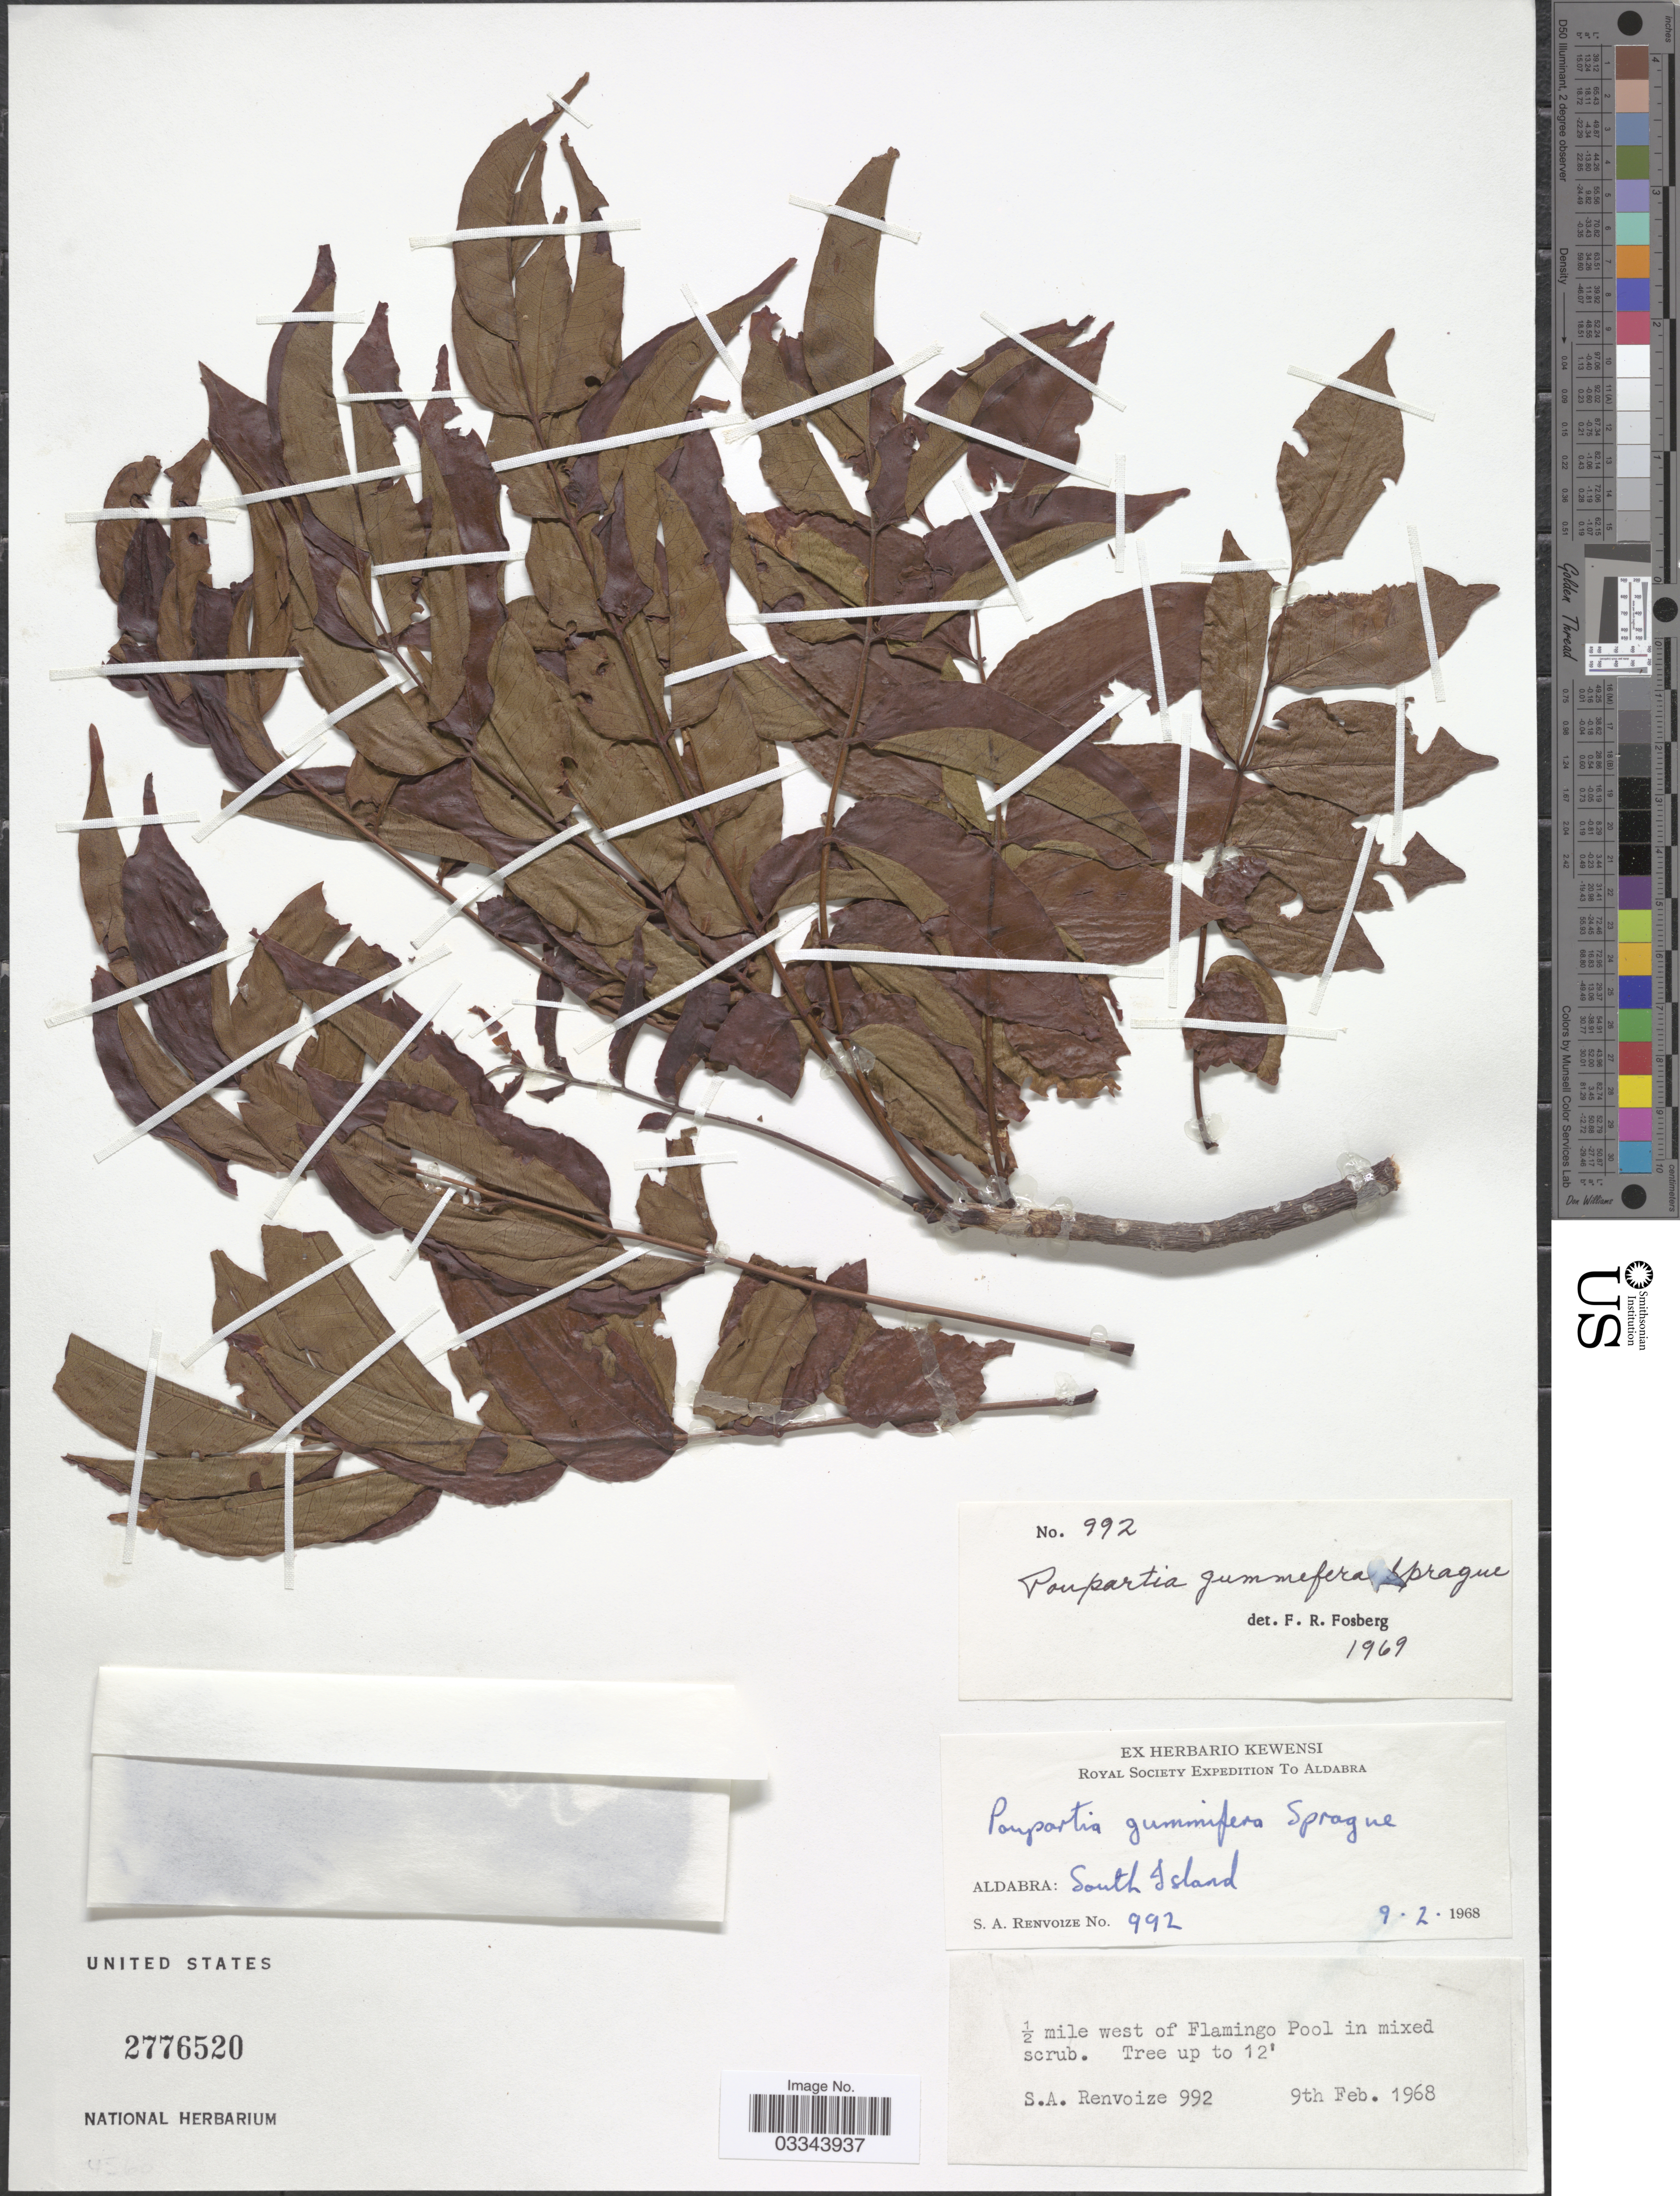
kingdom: Plantae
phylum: Tracheophyta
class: Magnoliopsida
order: Sapindales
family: Anacardiaceae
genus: Operculicarya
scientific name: Operculicarya gummifera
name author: (Sprague) Capuron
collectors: S. A. Renvoize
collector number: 992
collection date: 1968-02-09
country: Seychelles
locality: Aldabra: South Island, ½ mile west of Flamingo Pool.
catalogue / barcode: US 2776520